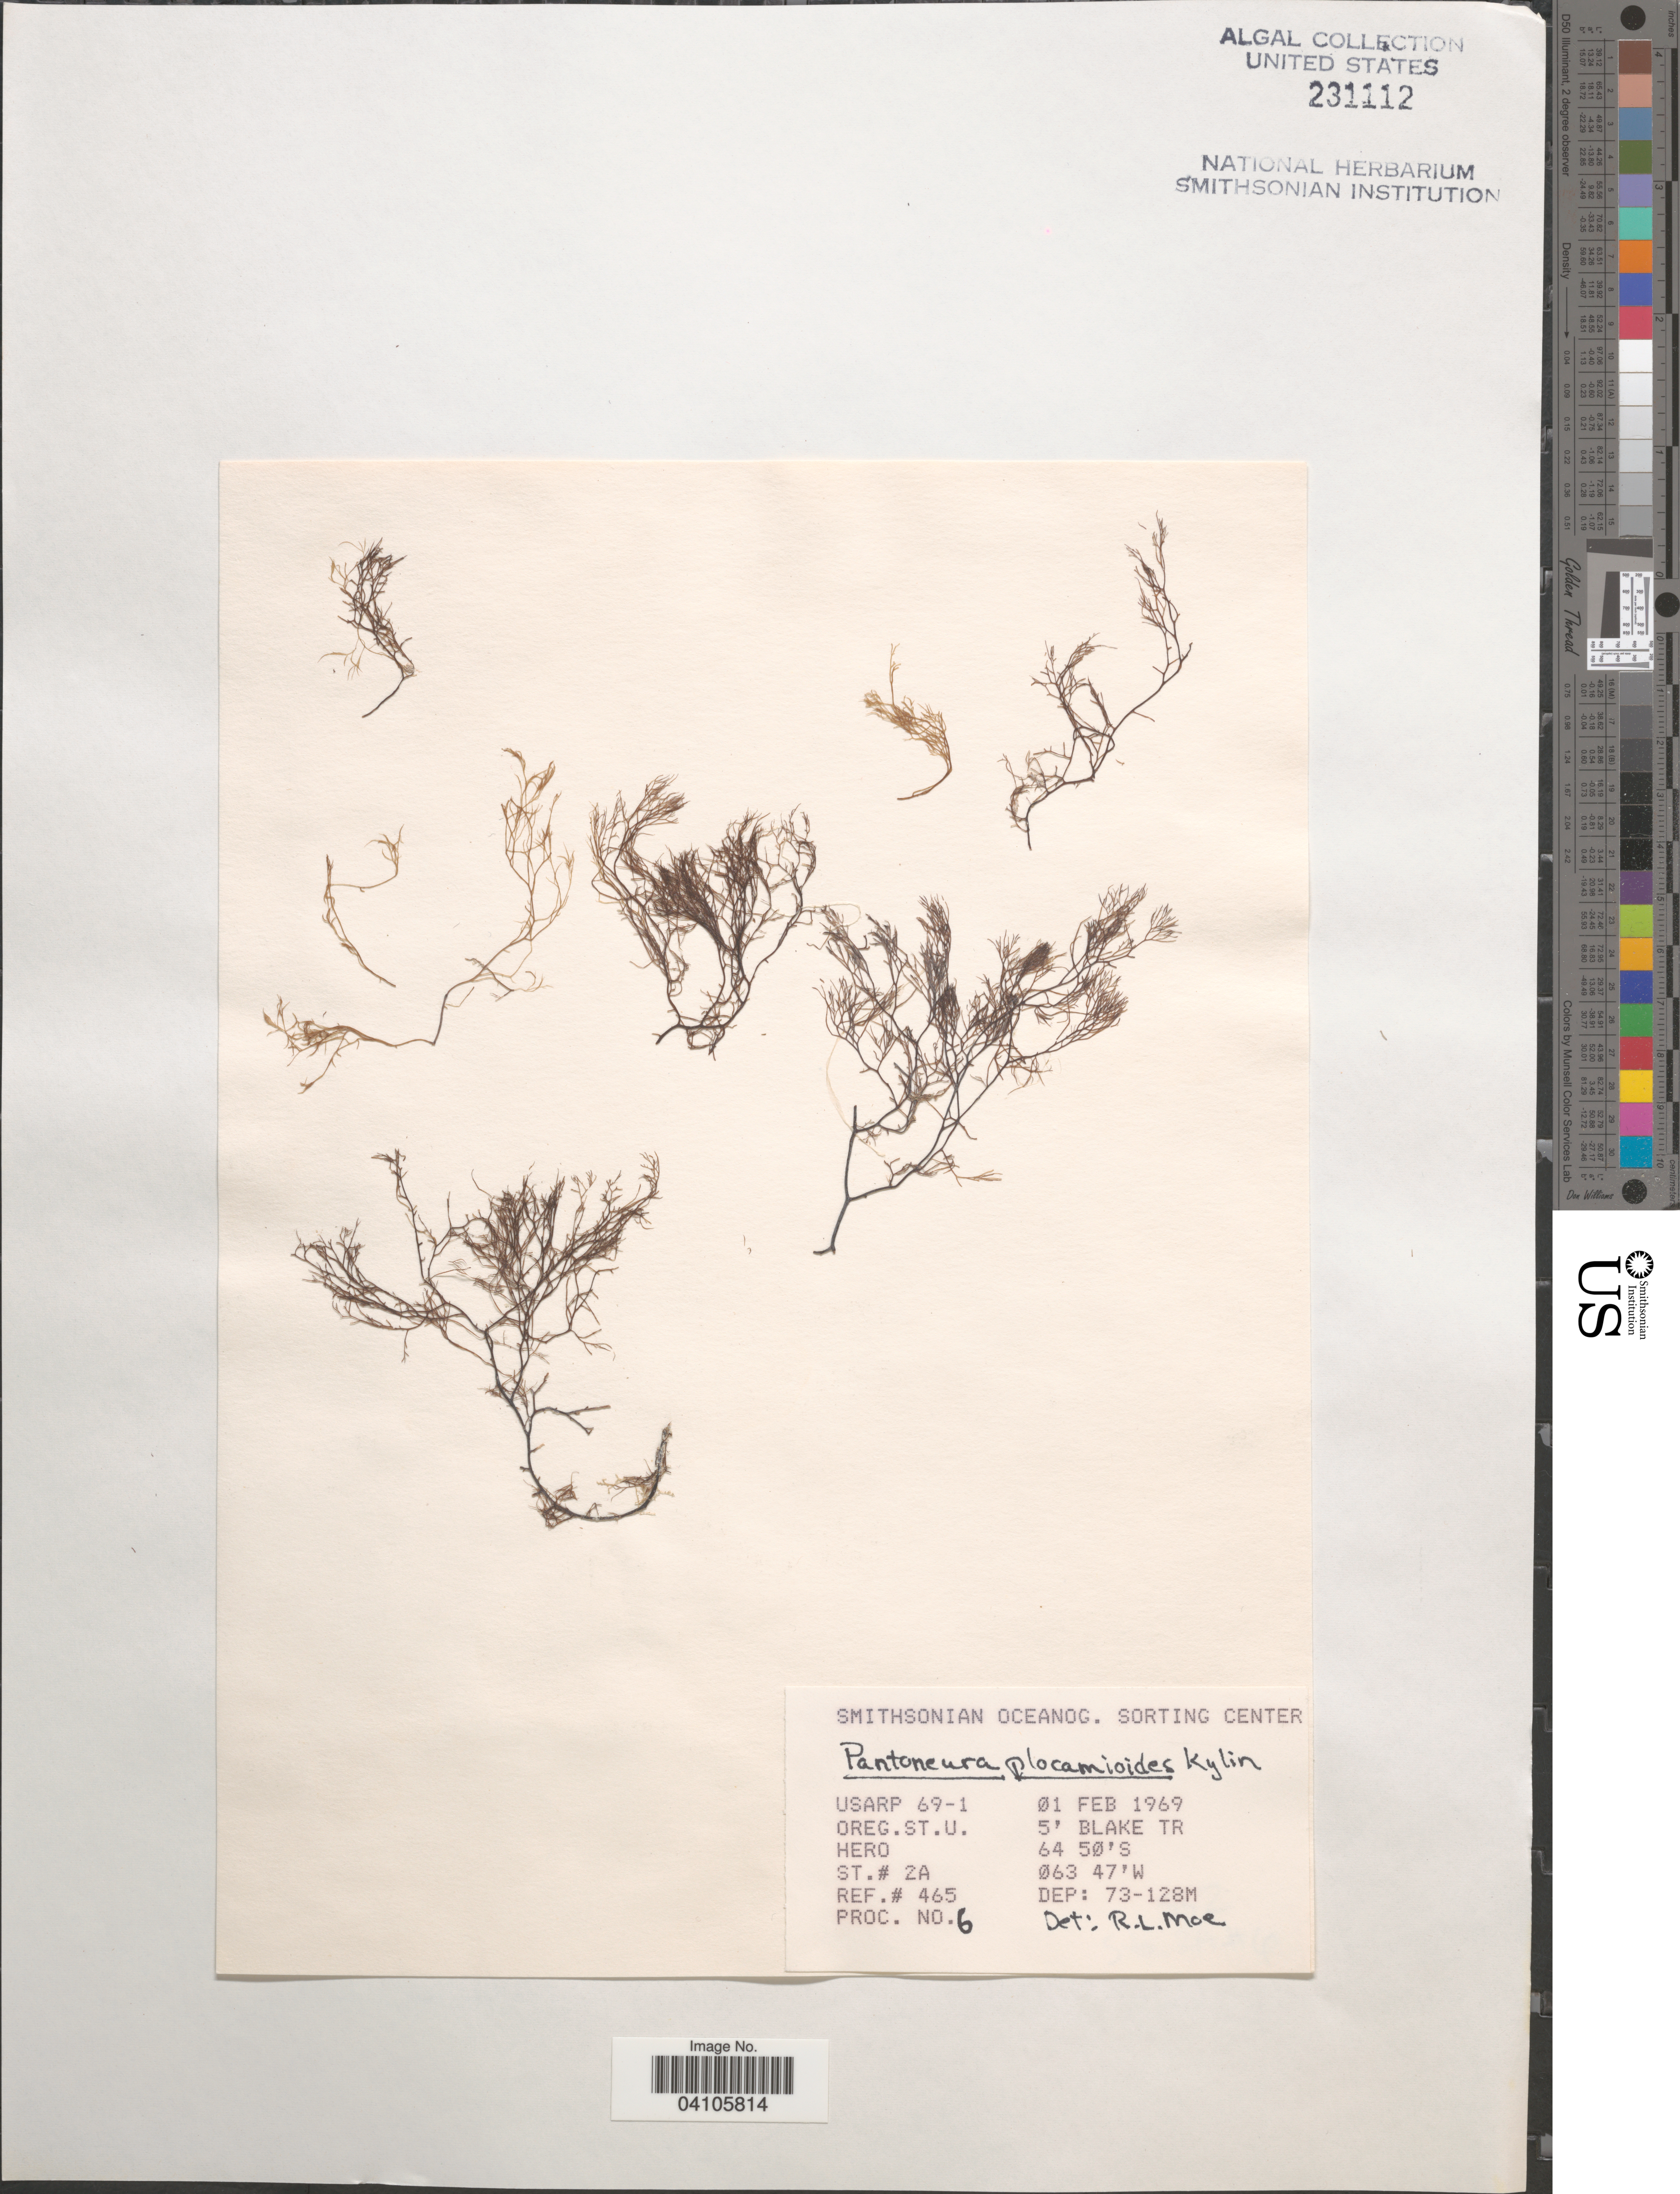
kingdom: Plantae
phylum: Rhodophyta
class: Florideophyceae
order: Ceramiales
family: Delesseriaceae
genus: Pantoneura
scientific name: Pantoneura plocamioides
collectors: T. Blake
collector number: Proc. 6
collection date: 1969-02-01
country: Antarctica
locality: USARP 69-1.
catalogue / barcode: US 231112